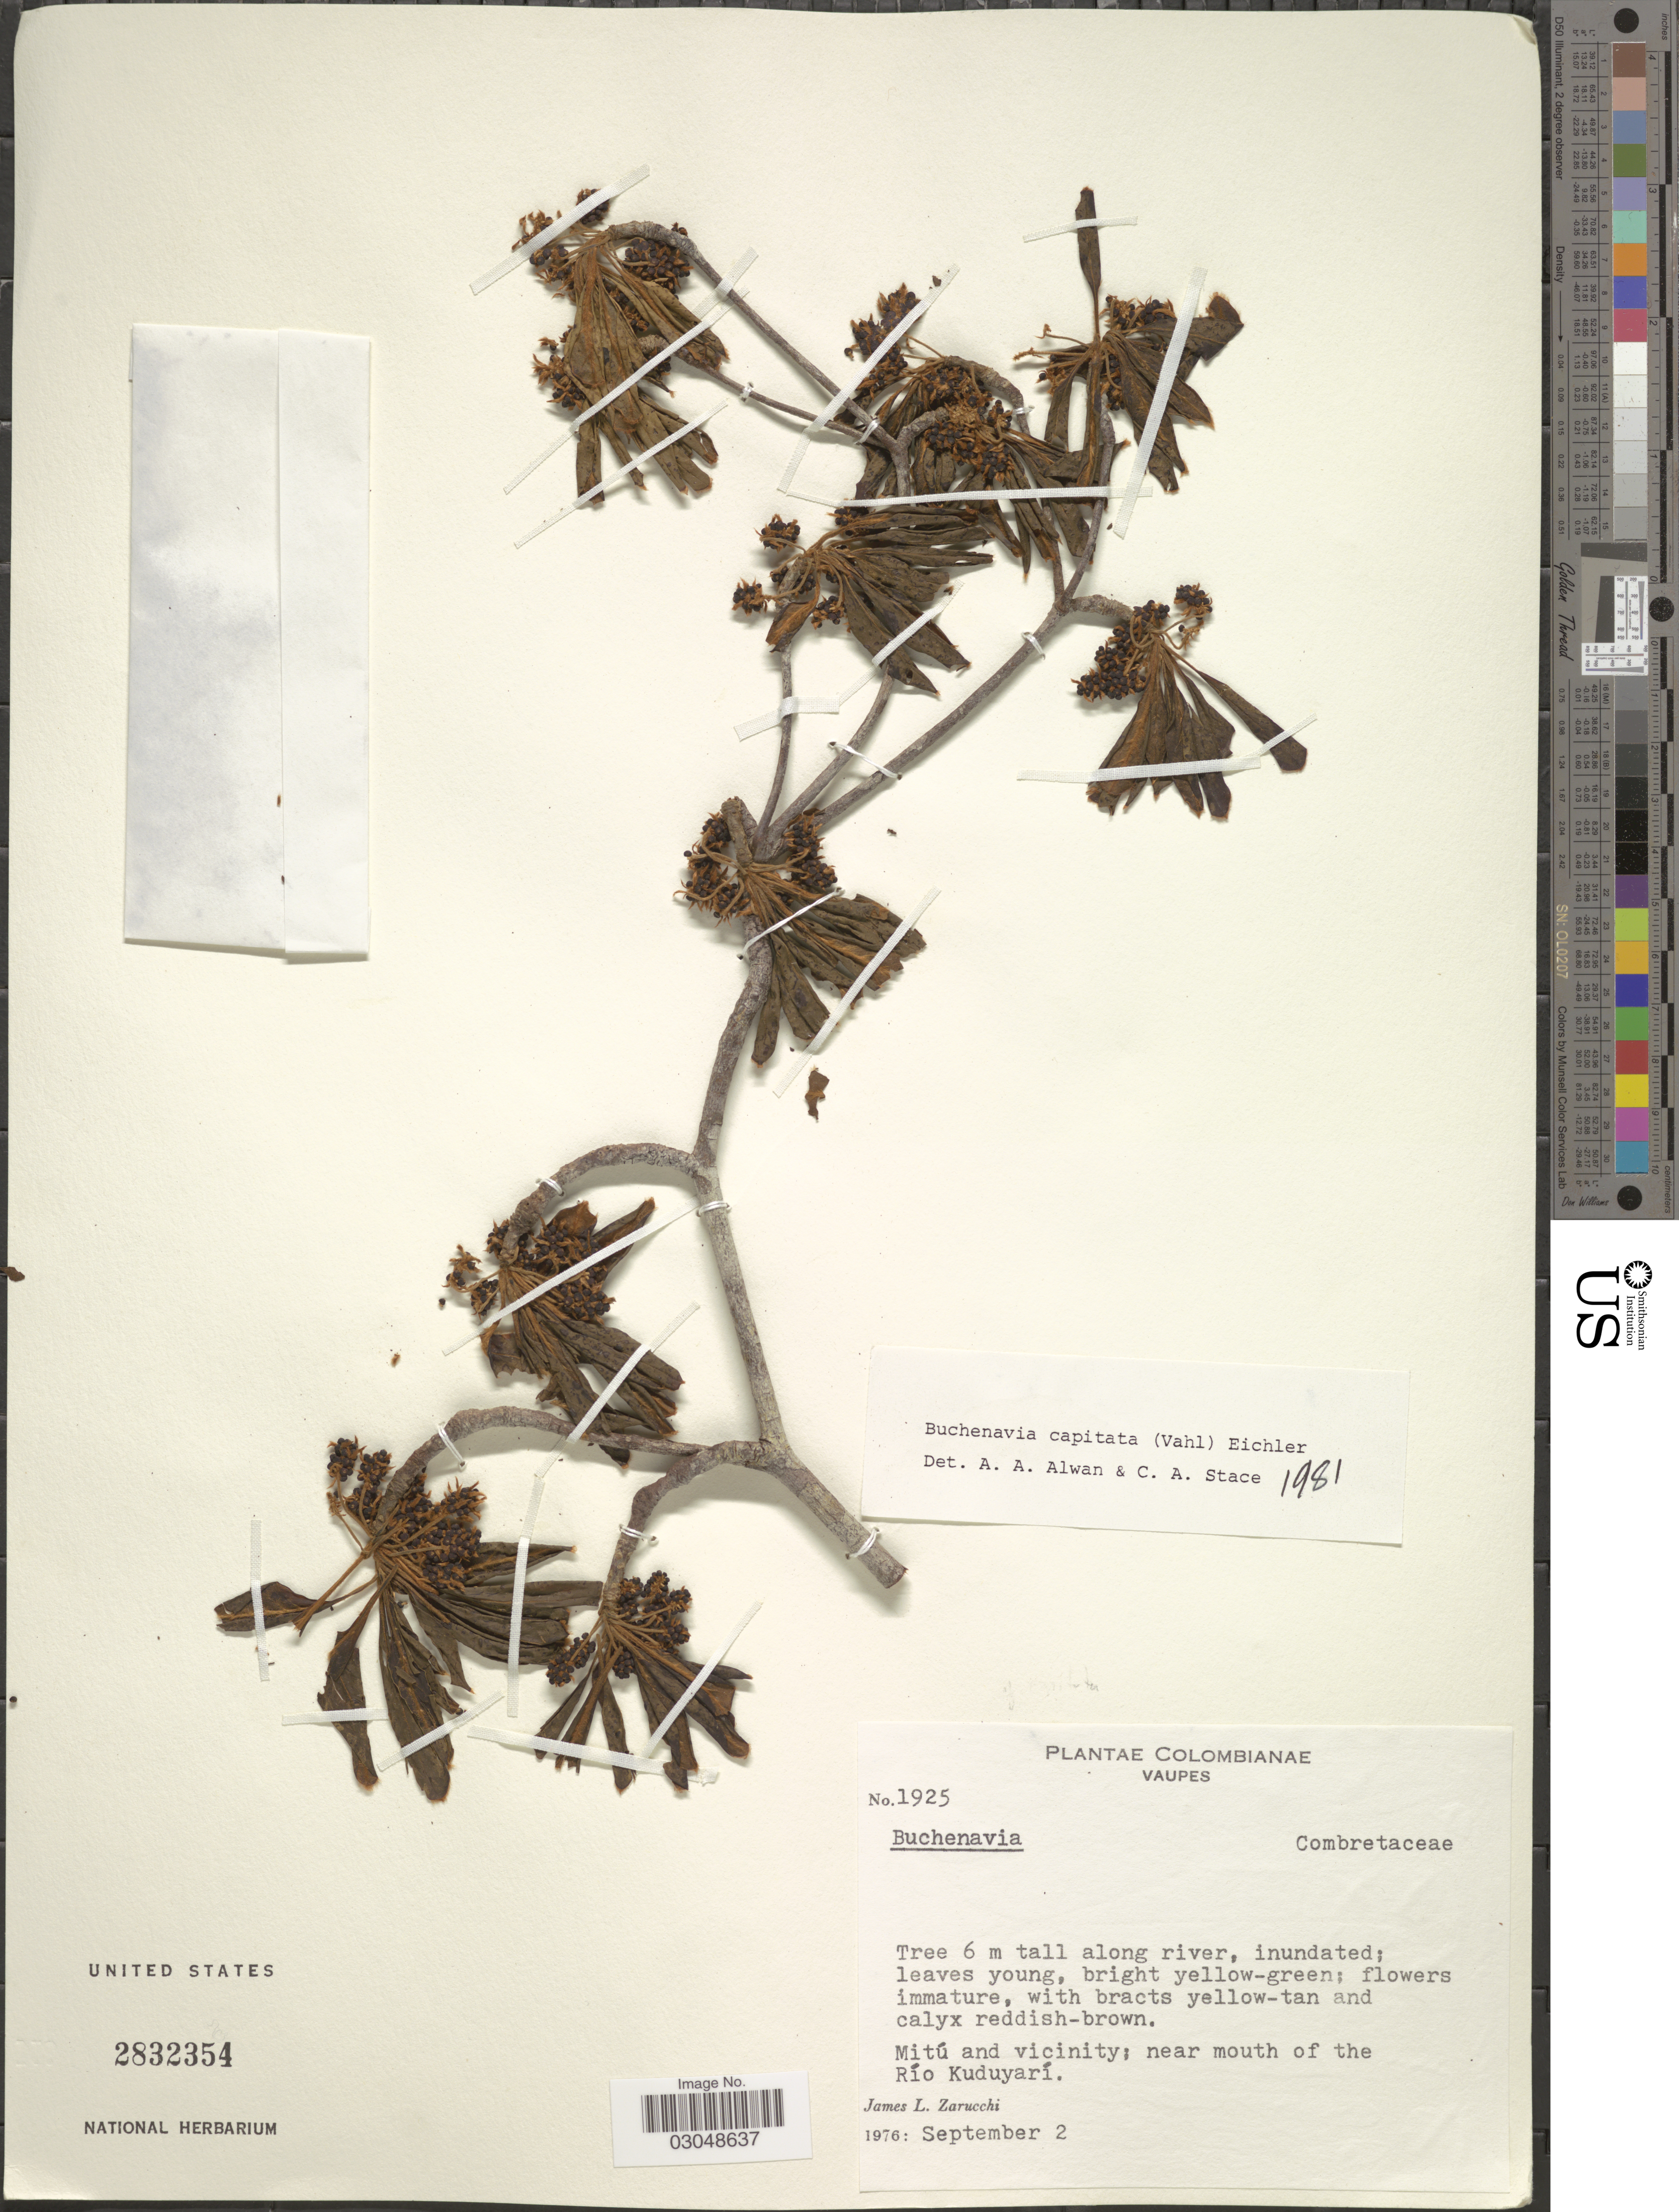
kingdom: Plantae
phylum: Tracheophyta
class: Magnoliopsida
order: Myrtales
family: Combretaceae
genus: Terminalia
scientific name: Terminalia tetraphylla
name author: (Aubl.) Gere & Boatwr.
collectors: J. L. Zarucchi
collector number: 1925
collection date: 1976-09-02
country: Colombia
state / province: Vaupés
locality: Mitú and vicinity; near mouth of the Río Kuduyarí.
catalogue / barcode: US 2832354